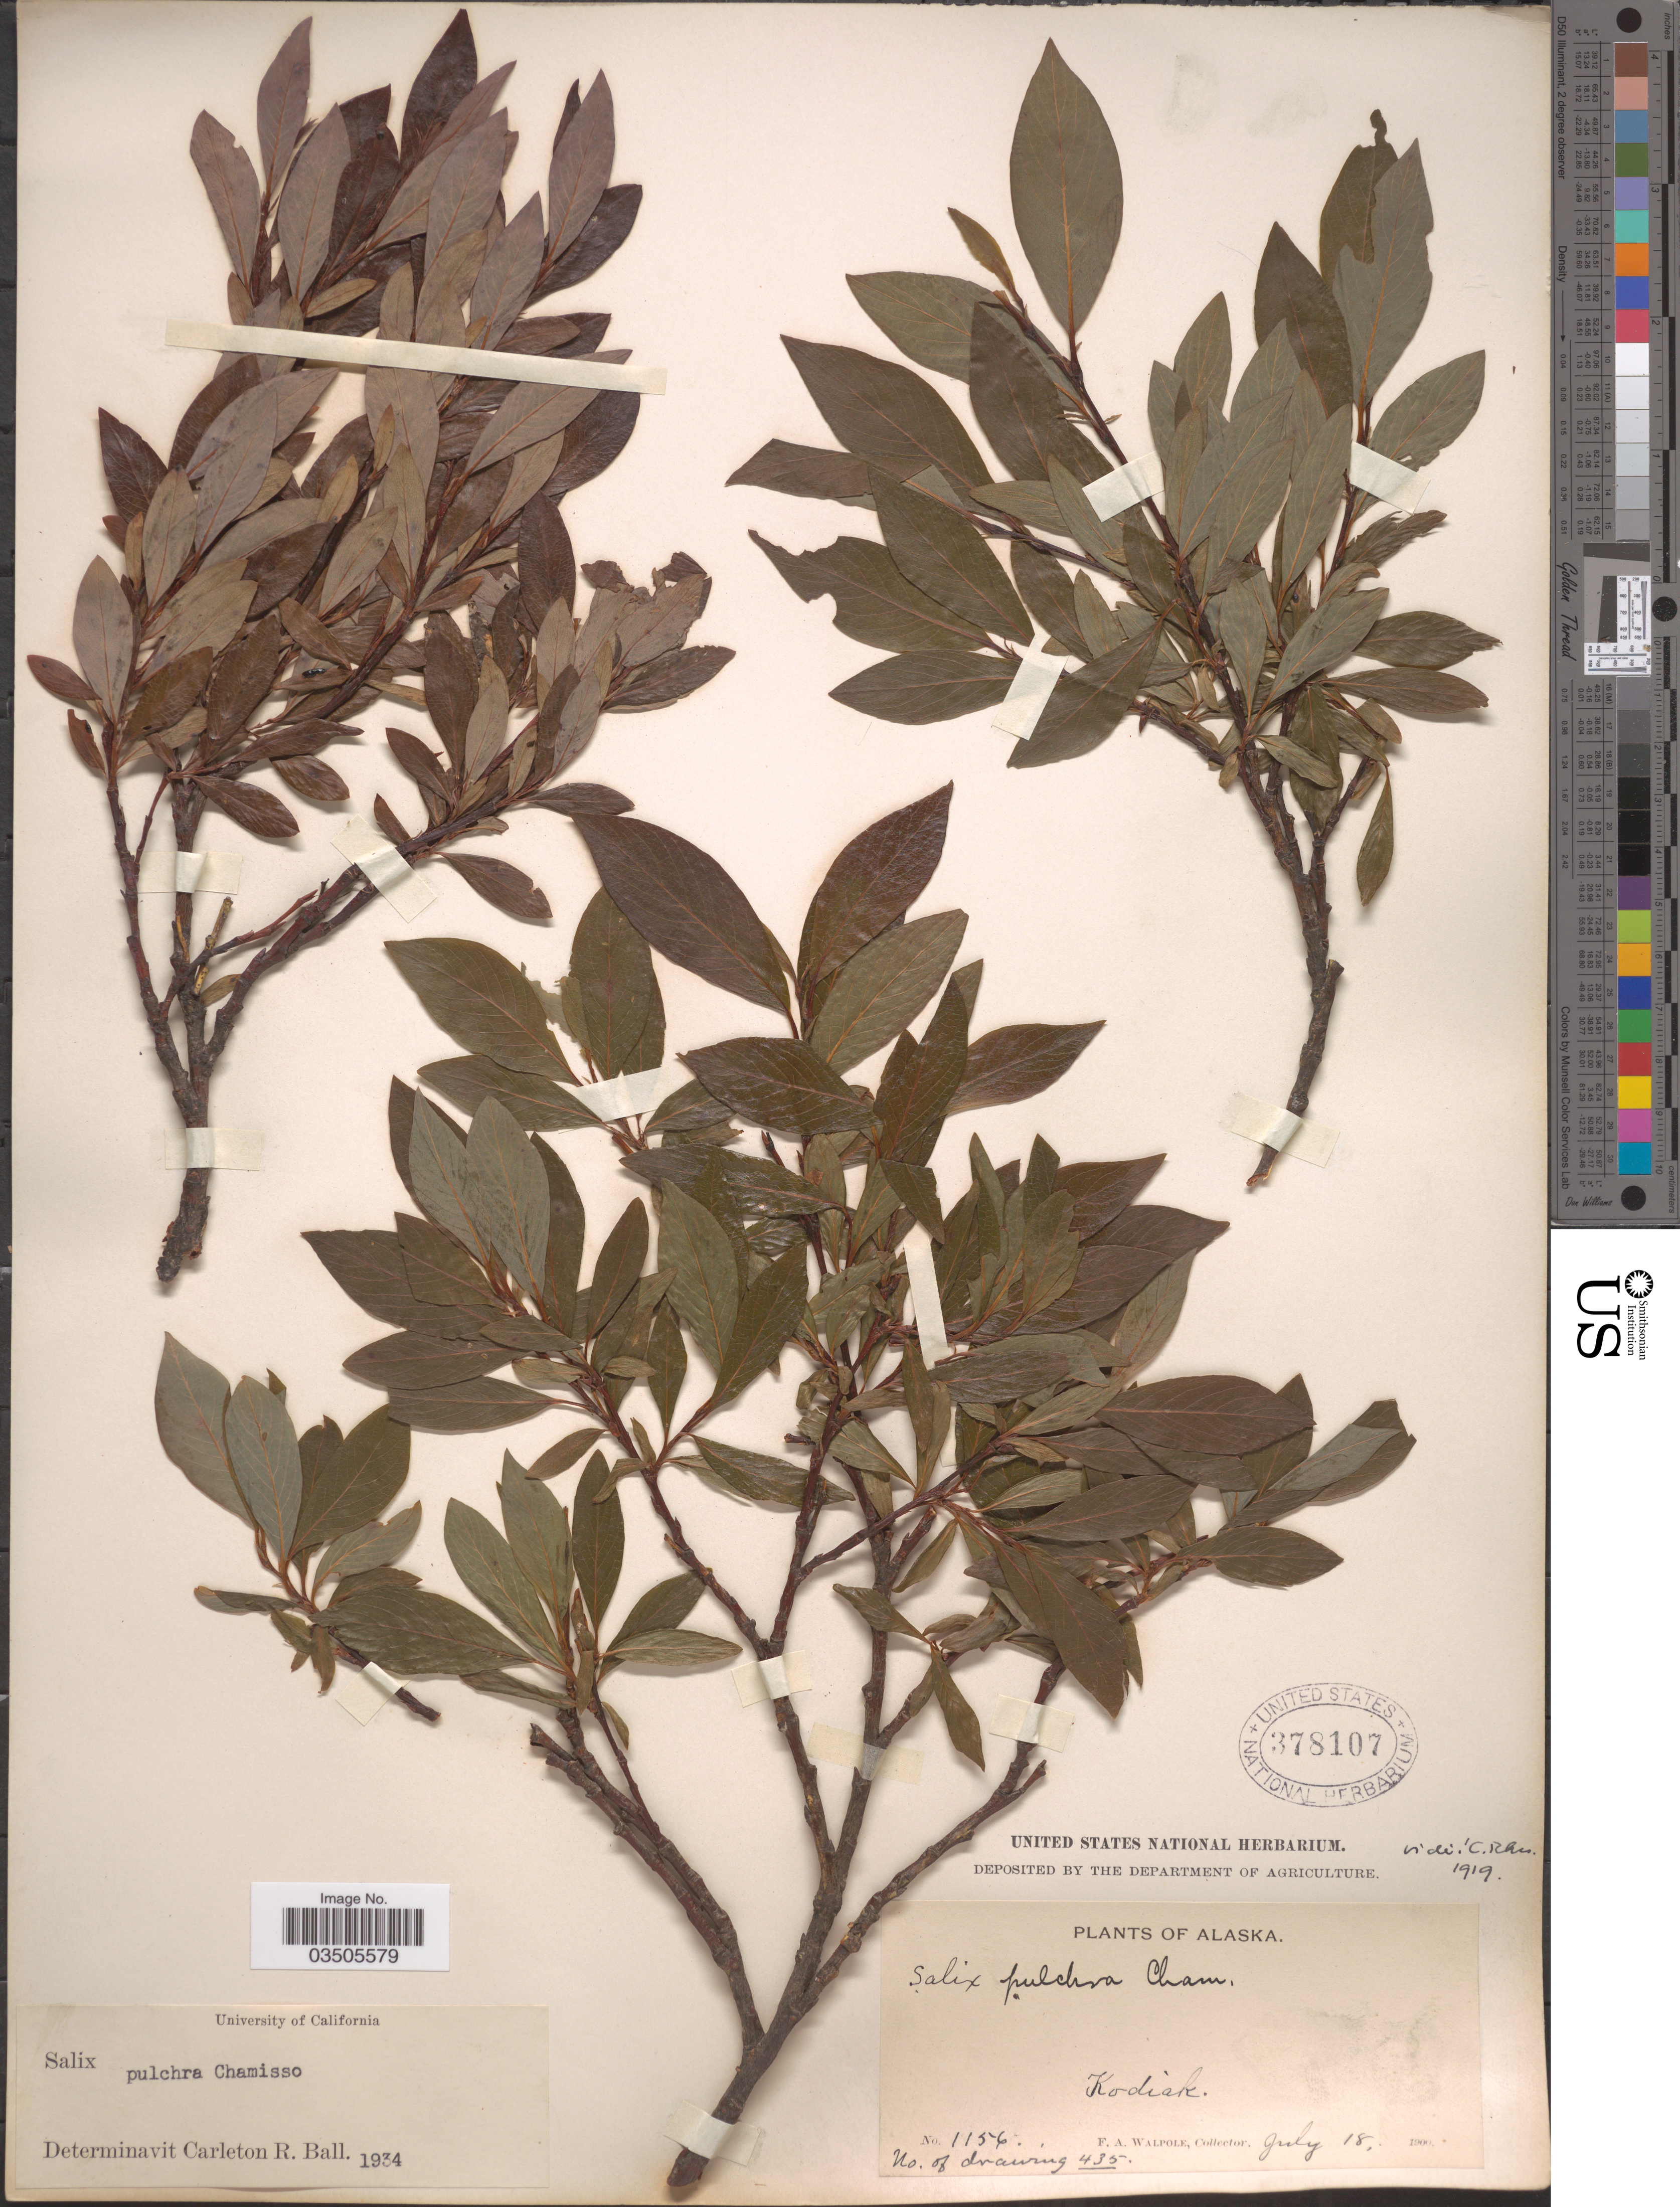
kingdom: Plantae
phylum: Tracheophyta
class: Magnoliopsida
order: Malpighiales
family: Salicaceae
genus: Salix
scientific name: Salix pulchra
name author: Cham.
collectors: F. Walpole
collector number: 1156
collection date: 1900-07-18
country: United States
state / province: Alaska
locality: Kodiak.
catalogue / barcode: US 378107